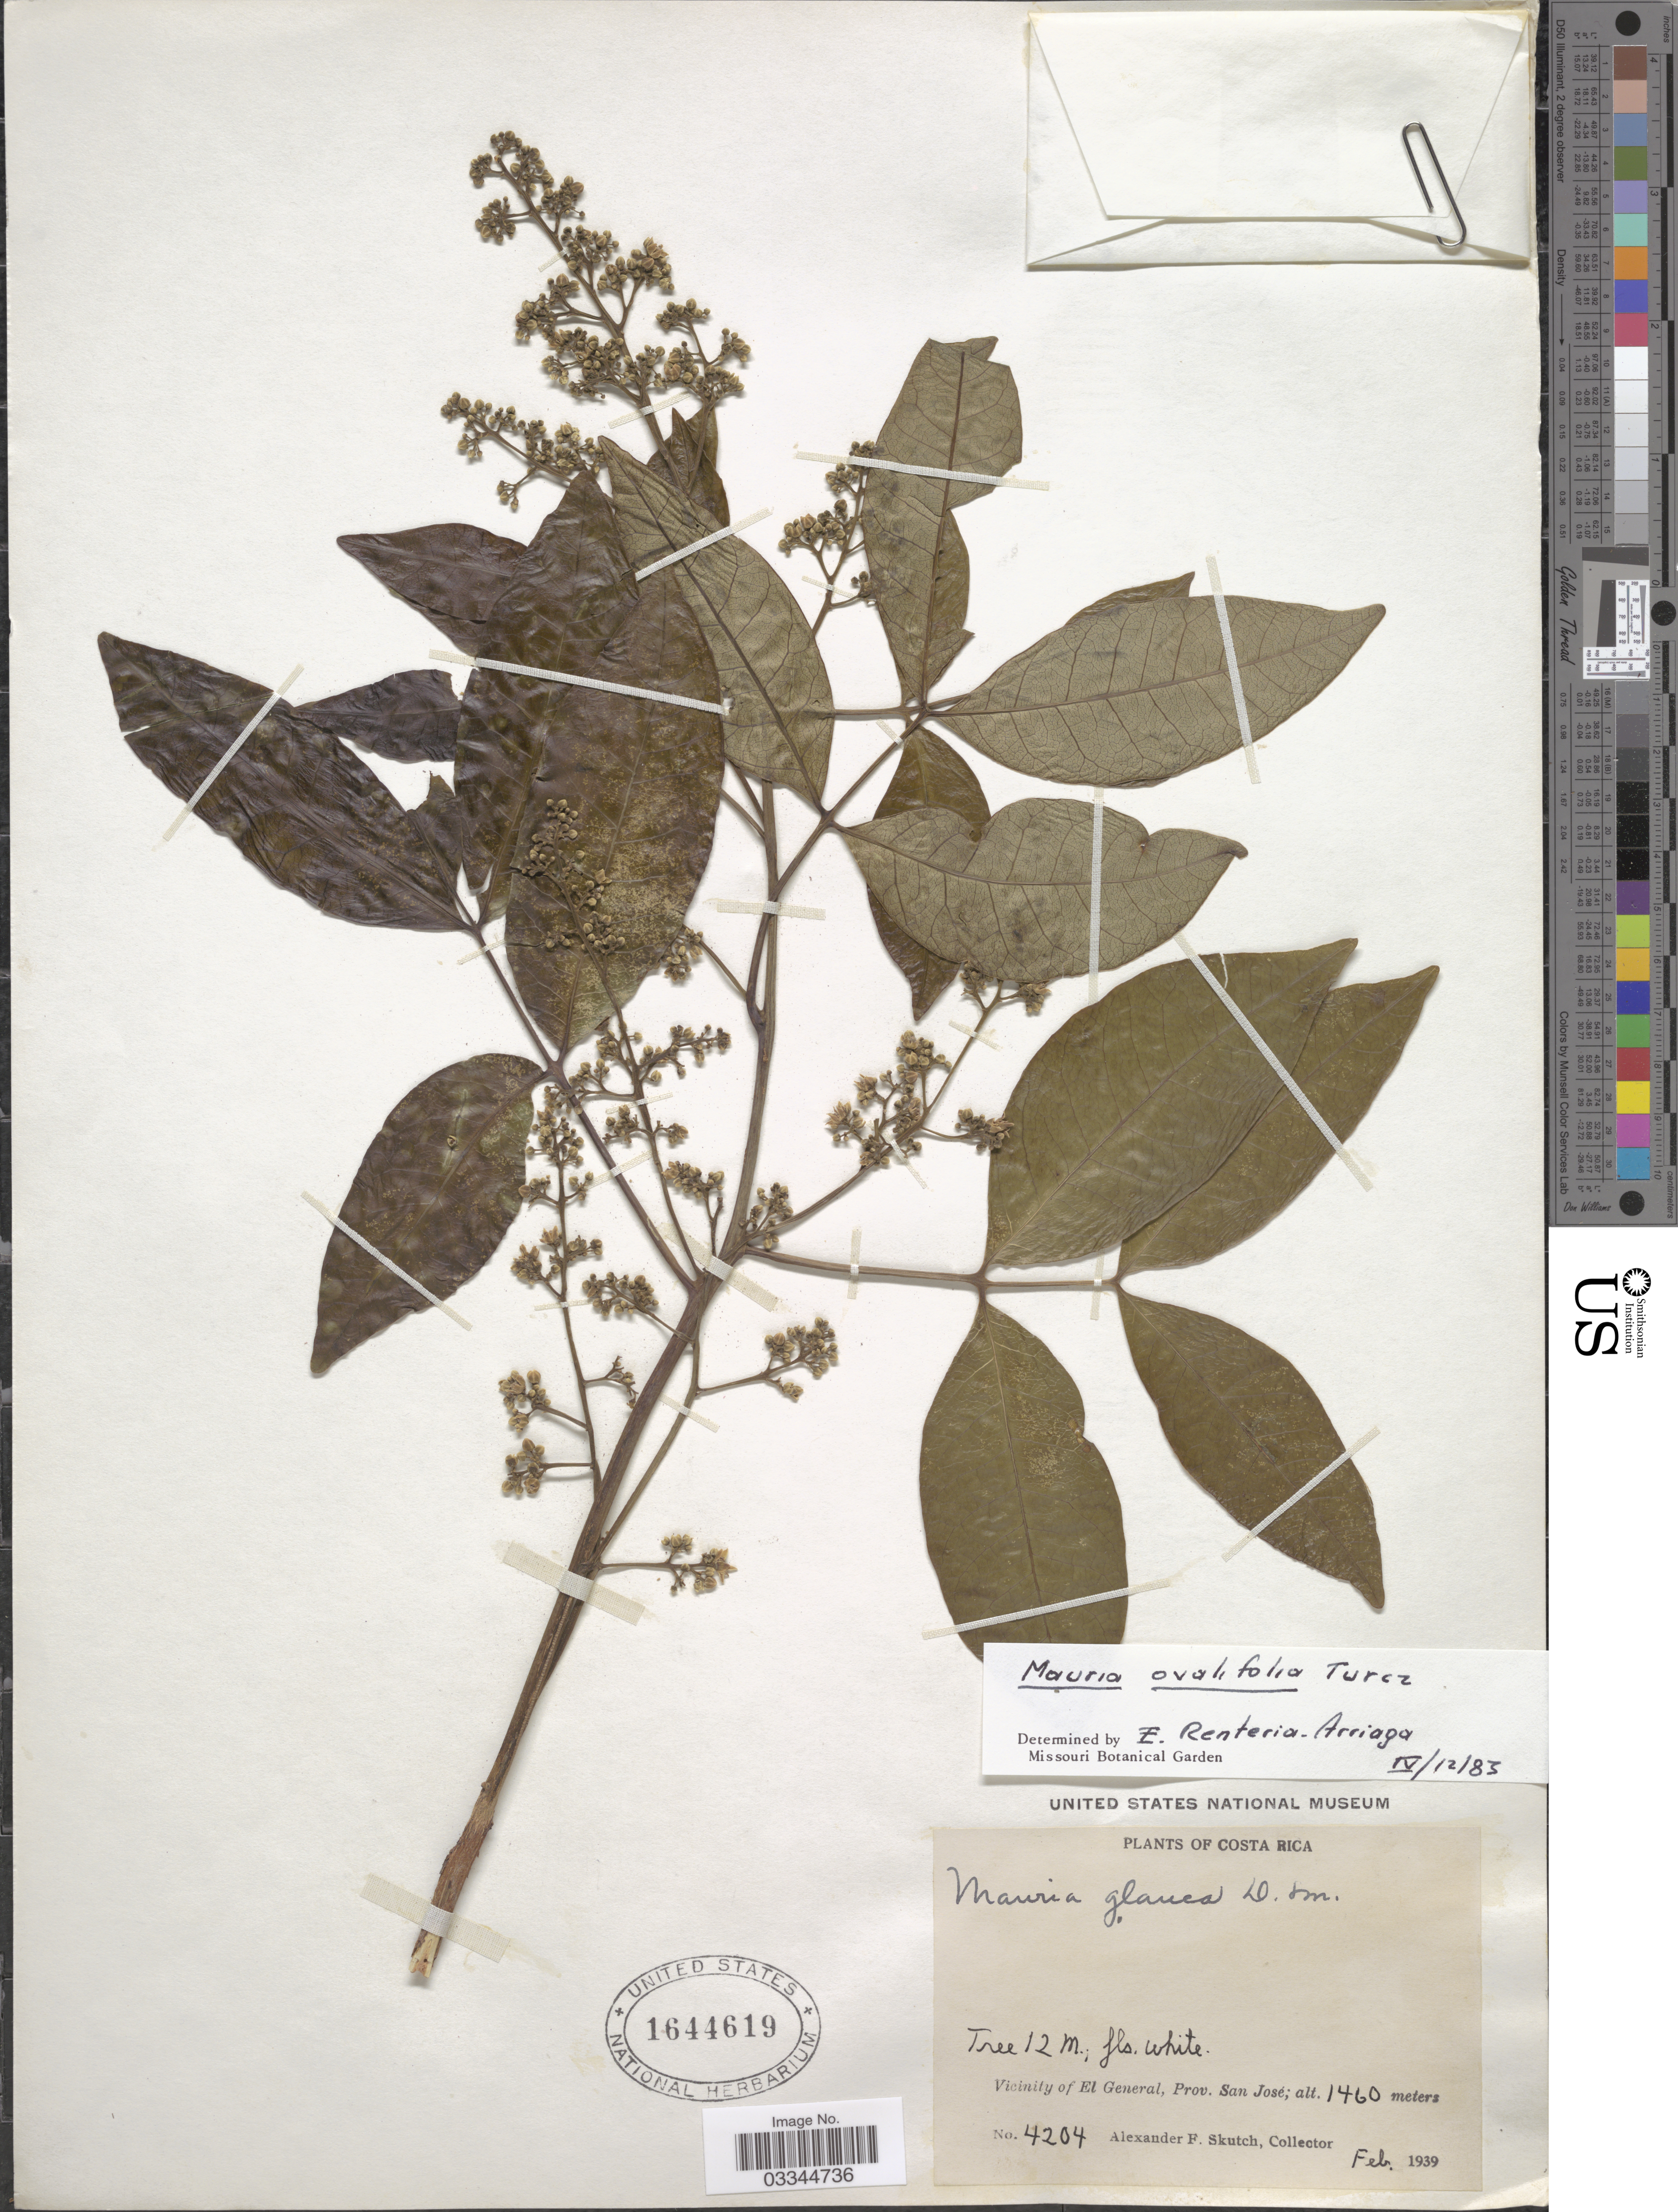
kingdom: Plantae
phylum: Tracheophyta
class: Magnoliopsida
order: Sapindales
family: Anacardiaceae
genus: Mauria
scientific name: Mauria ovalifolia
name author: Turcz.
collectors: A. F. Skutch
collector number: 4204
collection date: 1939-02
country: Costa Rica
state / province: San José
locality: Vicinity of El General.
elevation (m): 1460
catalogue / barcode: US 1644619